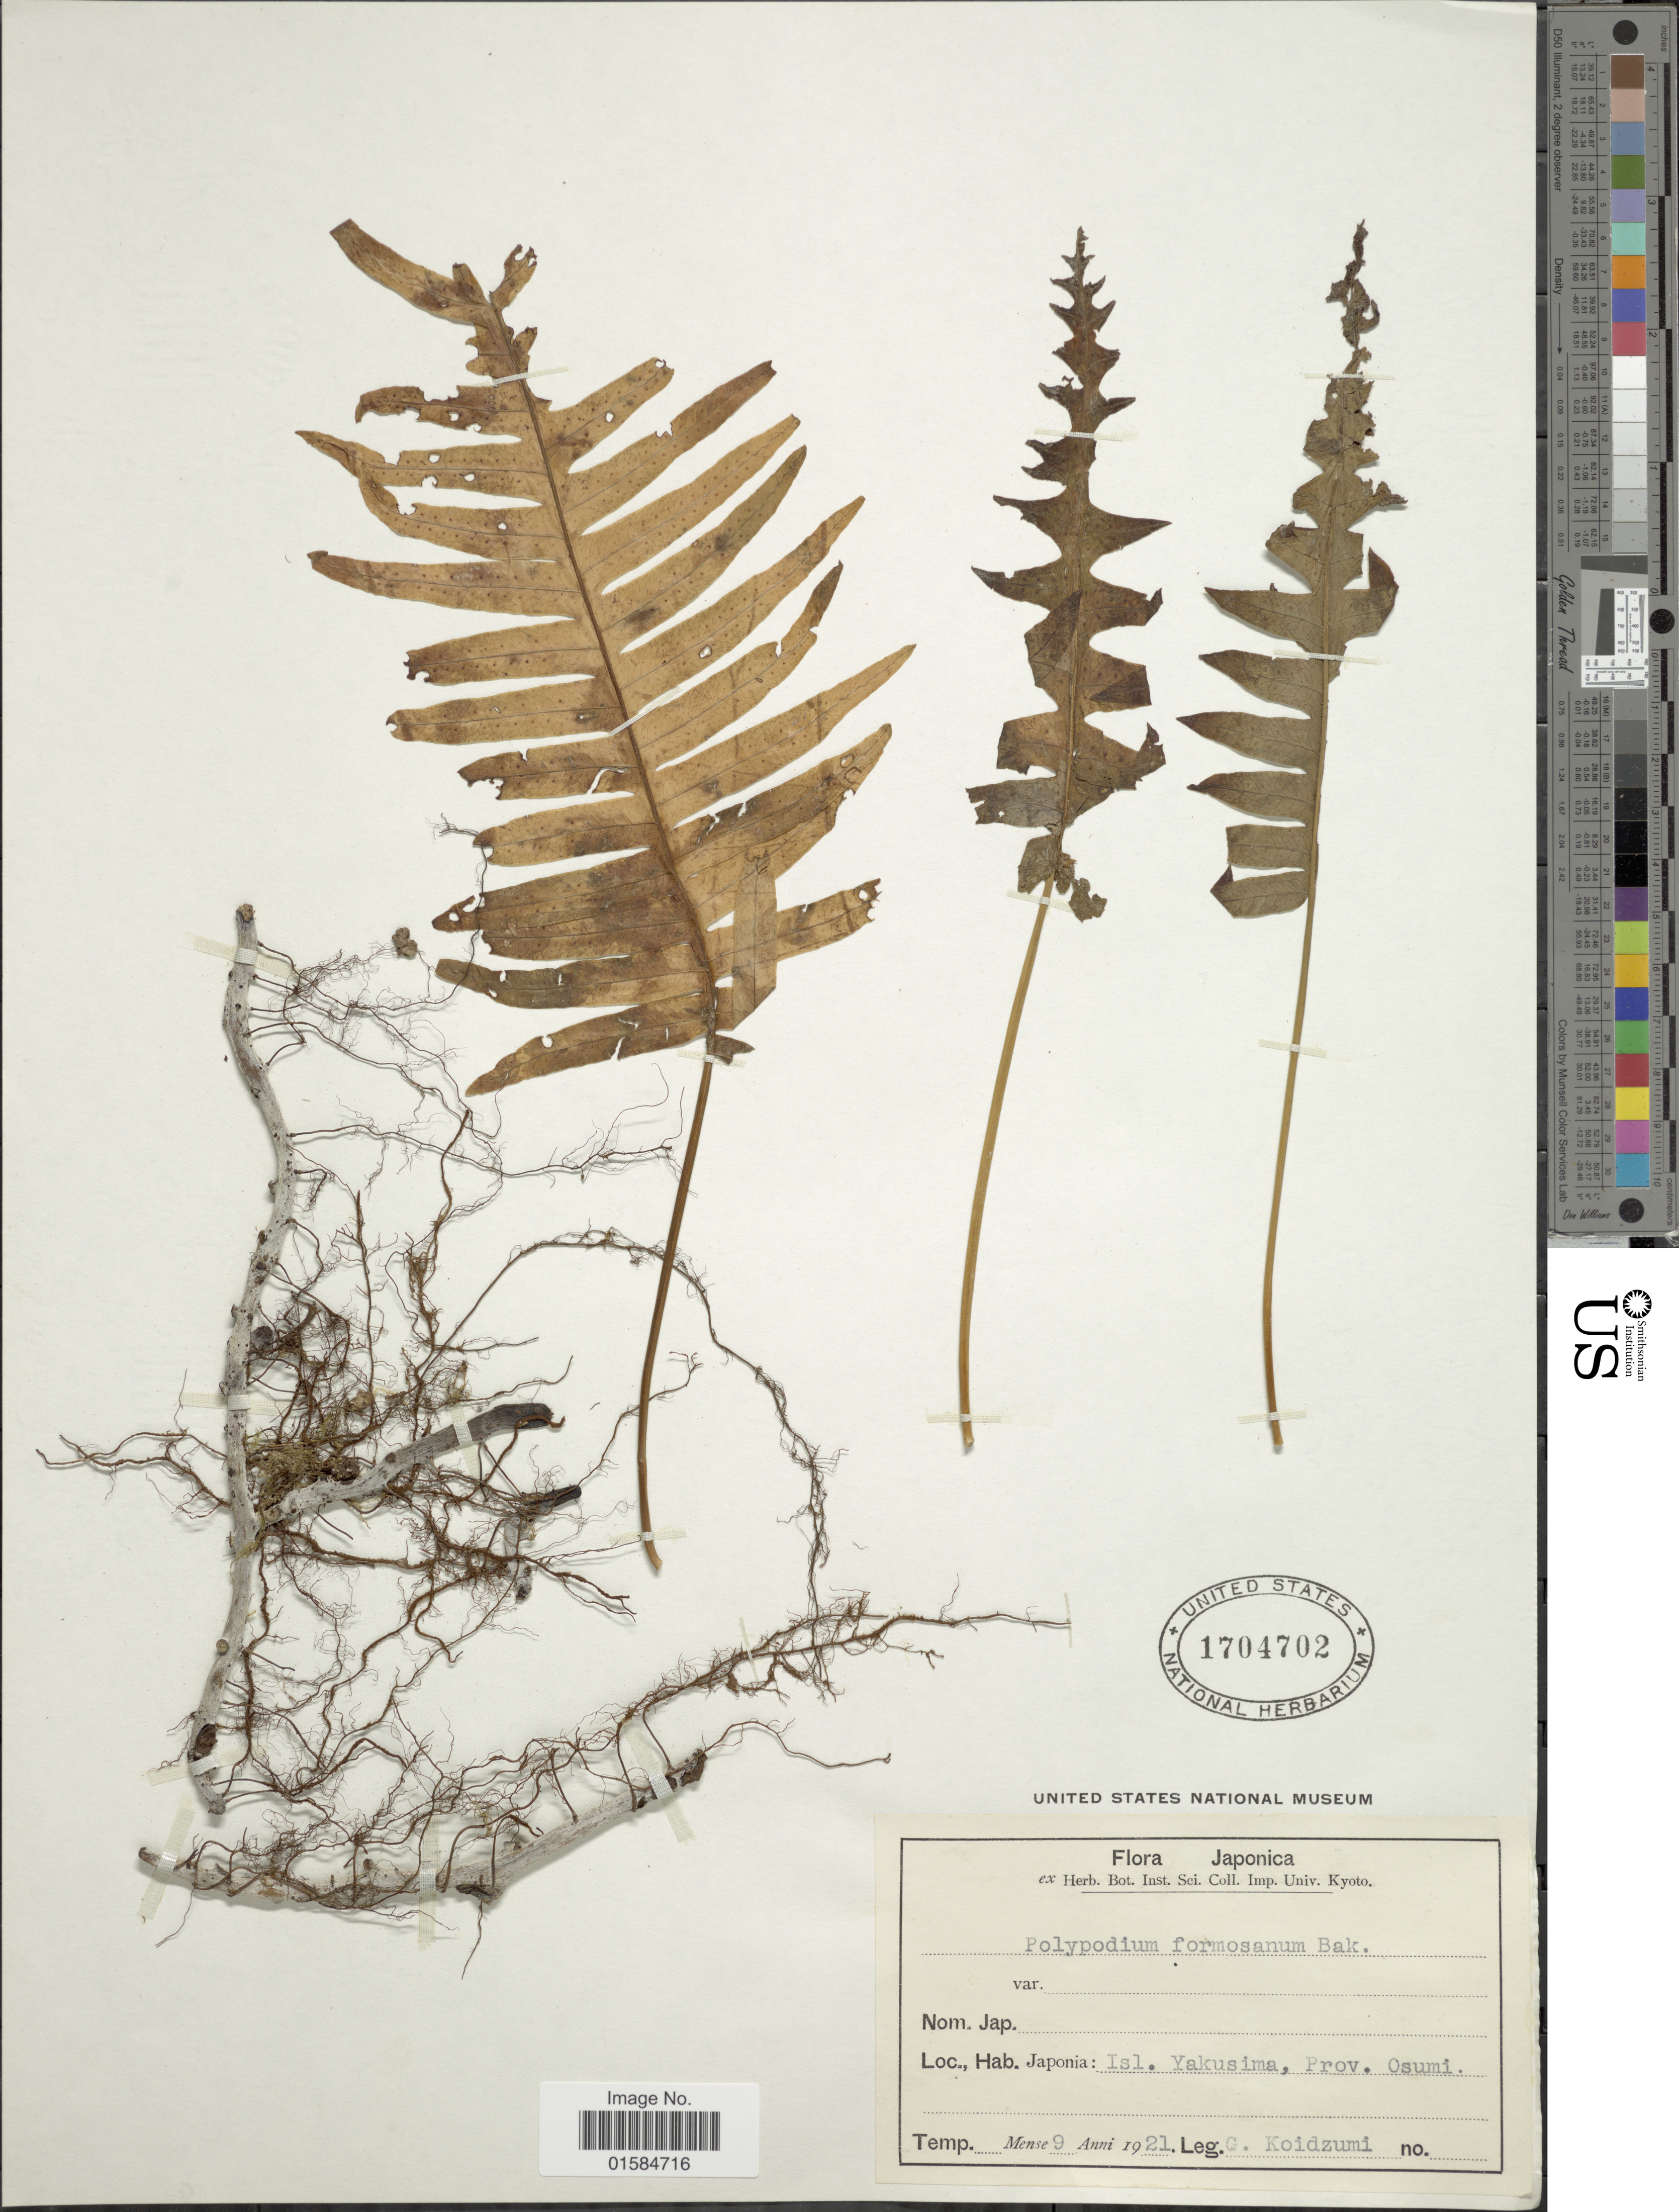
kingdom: Plantae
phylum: Tracheophyta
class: Polypodiopsida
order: Polypodiales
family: Polypodiaceae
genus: Goniophlebium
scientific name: Goniophlebium formosanum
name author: (Baker) Rödl-Linder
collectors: G. Koidzumi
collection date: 1921-09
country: Japan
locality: Japonica, Japonia: Isl. Yakushima, Prov. Osumi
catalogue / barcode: US 1704702